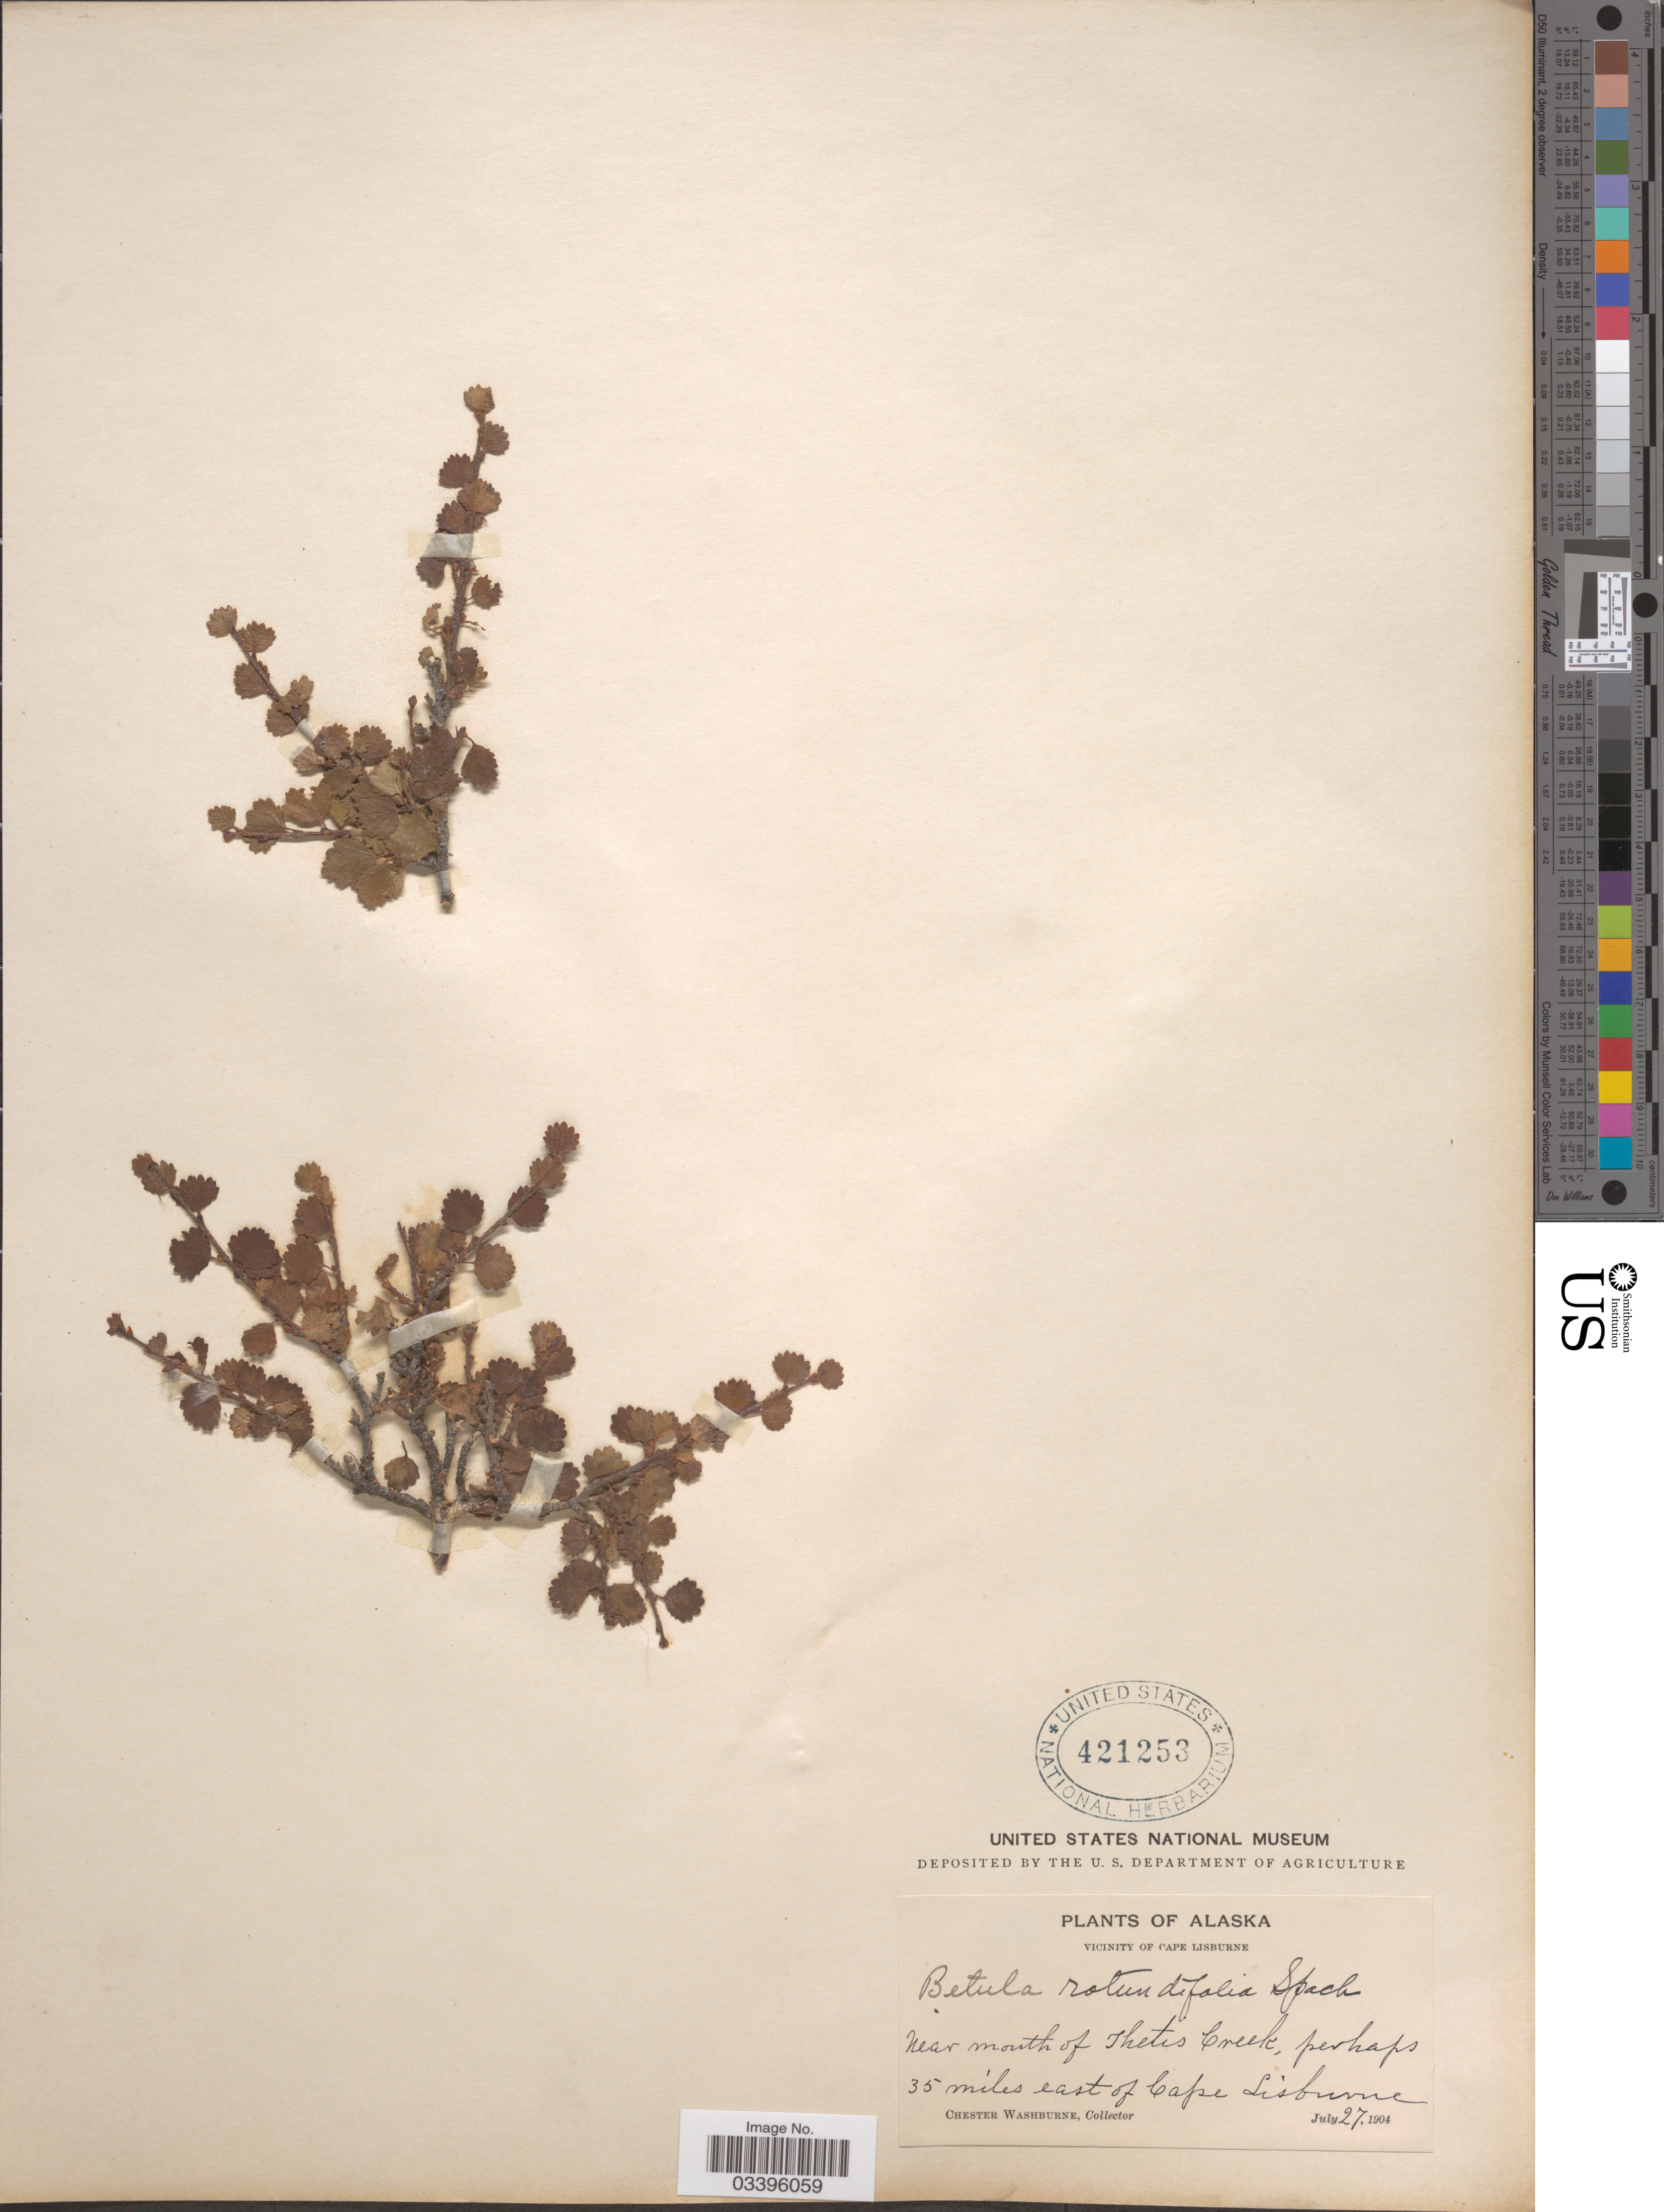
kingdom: Plantae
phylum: Tracheophyta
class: Magnoliopsida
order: Fagales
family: Betulaceae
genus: Betula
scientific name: Betula nana subsp. exilis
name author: L.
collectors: C. Washburne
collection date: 1904-07-27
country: United States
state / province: Alaska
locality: Vicinity of Cape Lisburne. Near mouth of Thetis Creek, perhaps 35 miles east of Cape Lisburne.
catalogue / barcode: US 421253